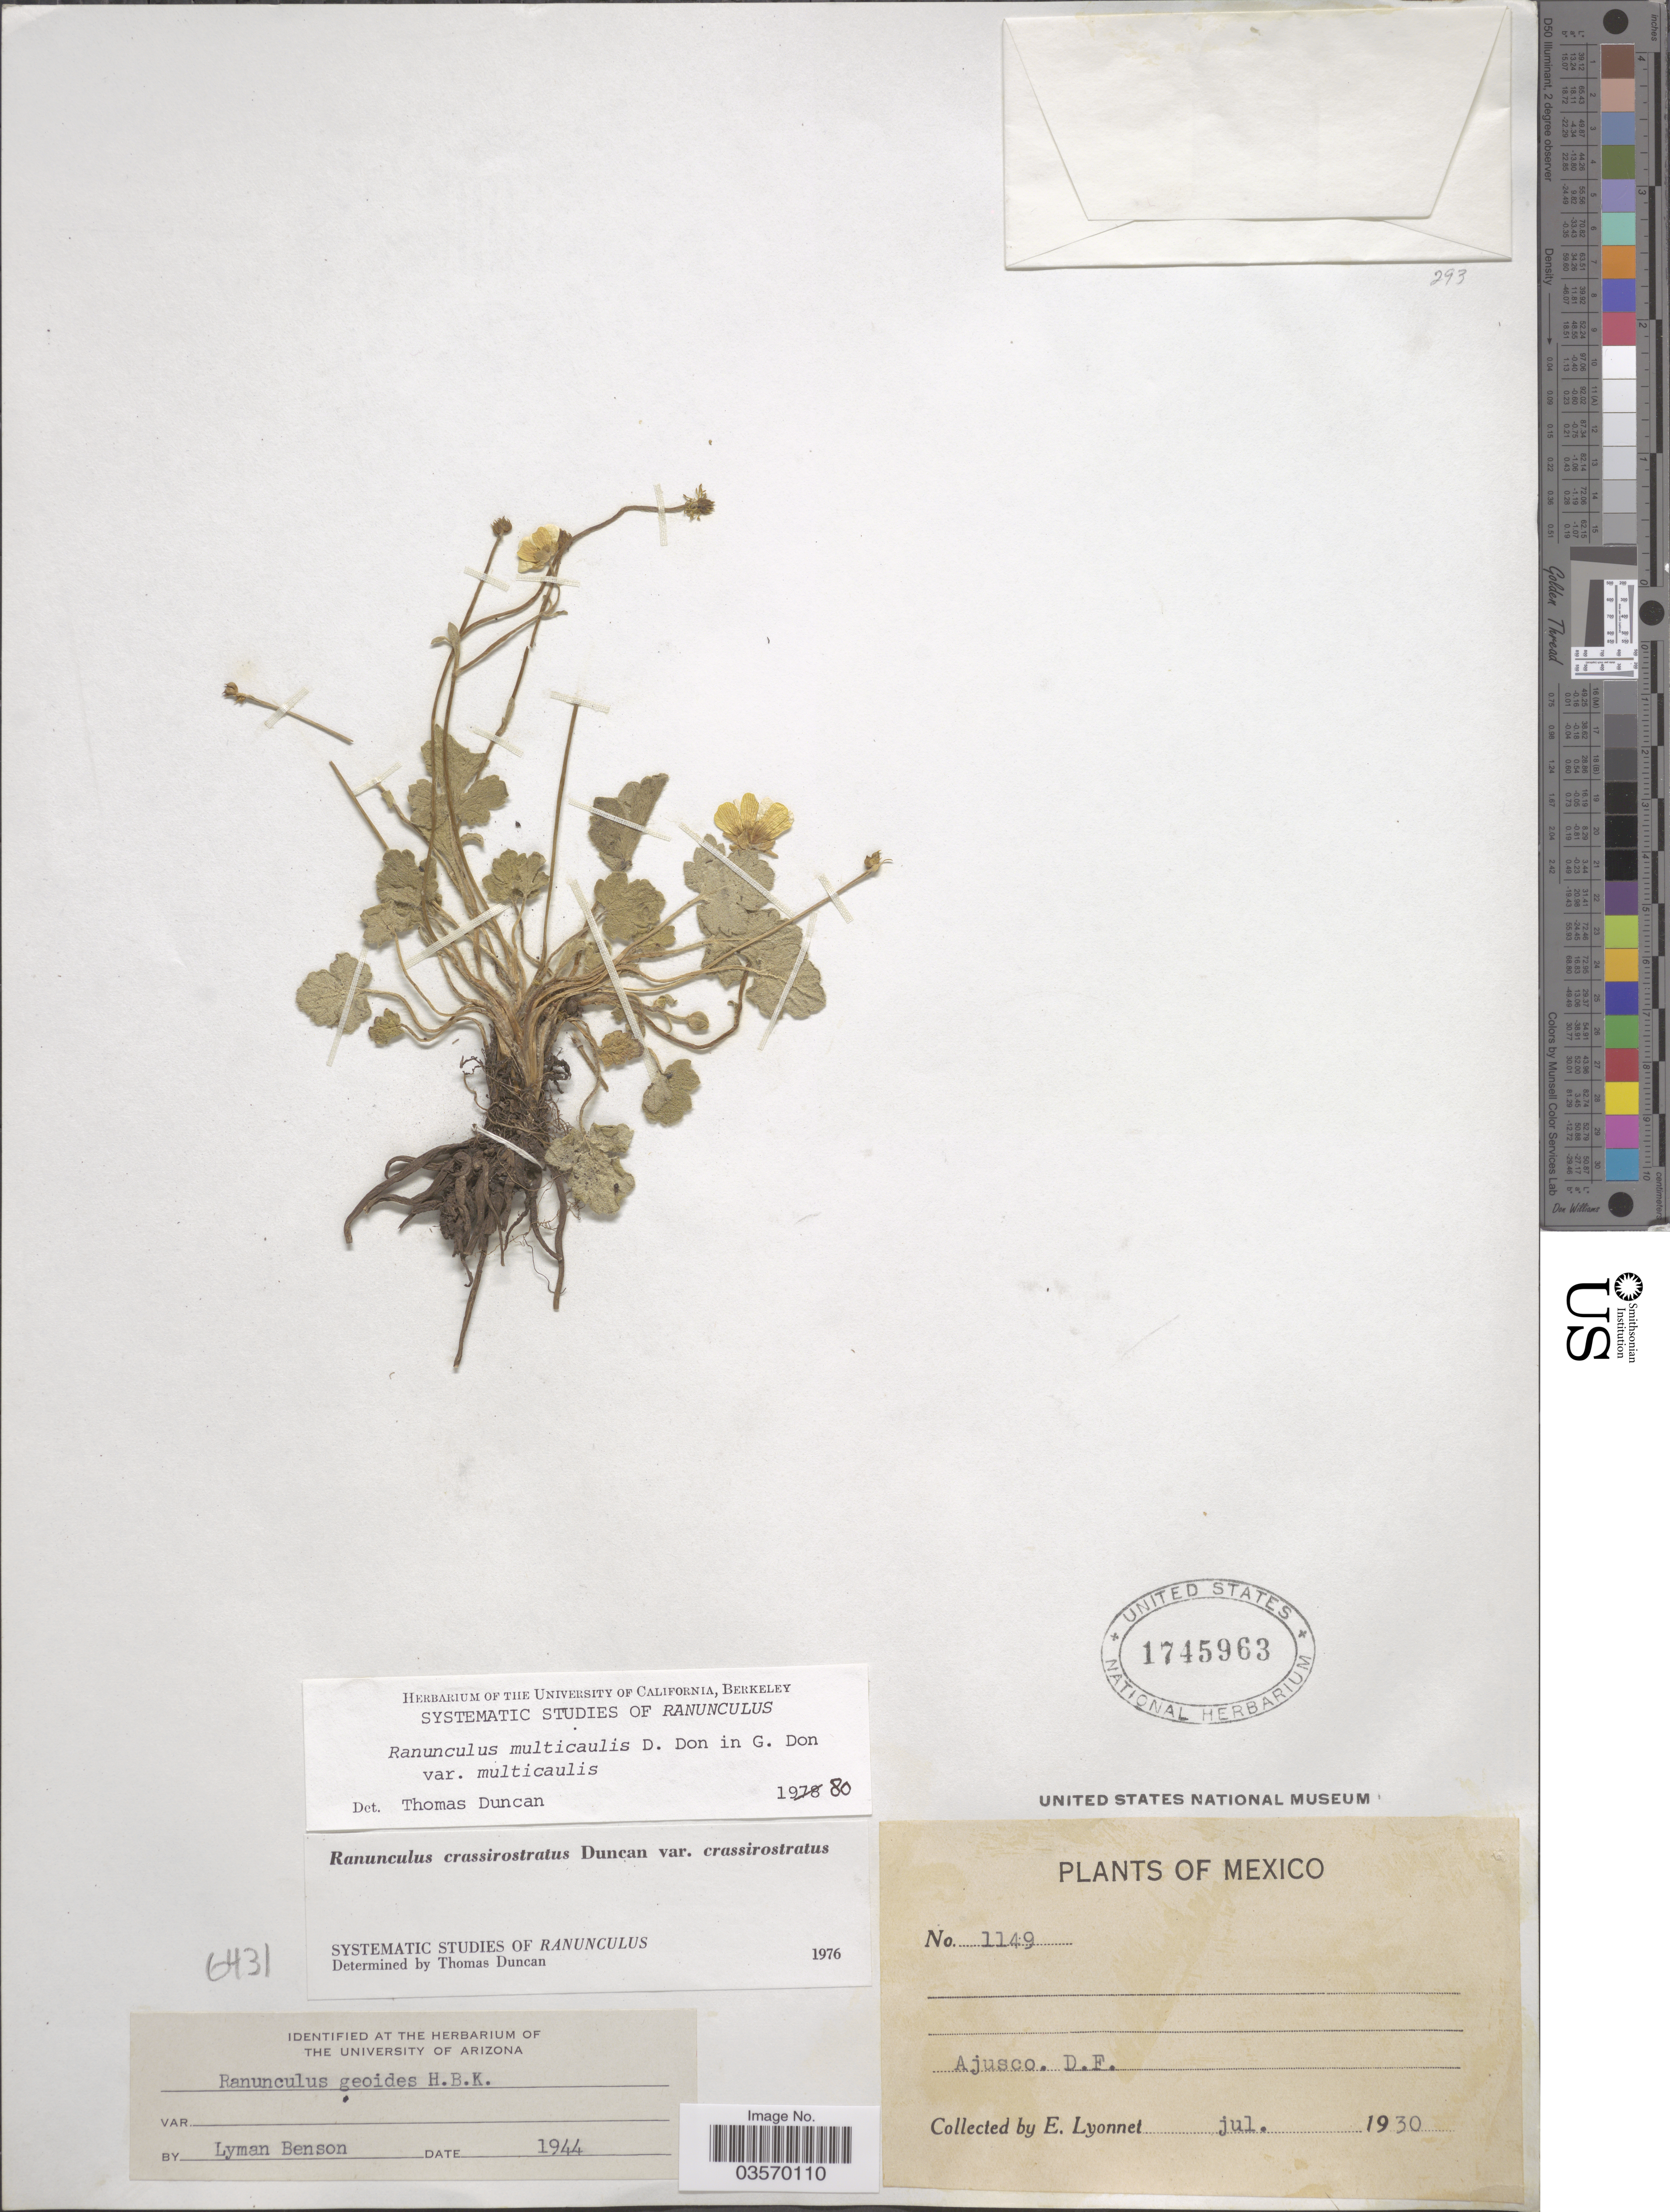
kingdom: Plantae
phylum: Tracheophyta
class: Magnoliopsida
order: Ranunculales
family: Ranunculaceae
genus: Ranunculus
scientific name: Ranunculus multicaulis var. multicaulis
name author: D. Don ex D. Don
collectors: E. Lyonnet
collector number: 1149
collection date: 1930-07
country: Mexico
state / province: Distrito Federal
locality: Ajusco.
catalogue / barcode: US 1745963